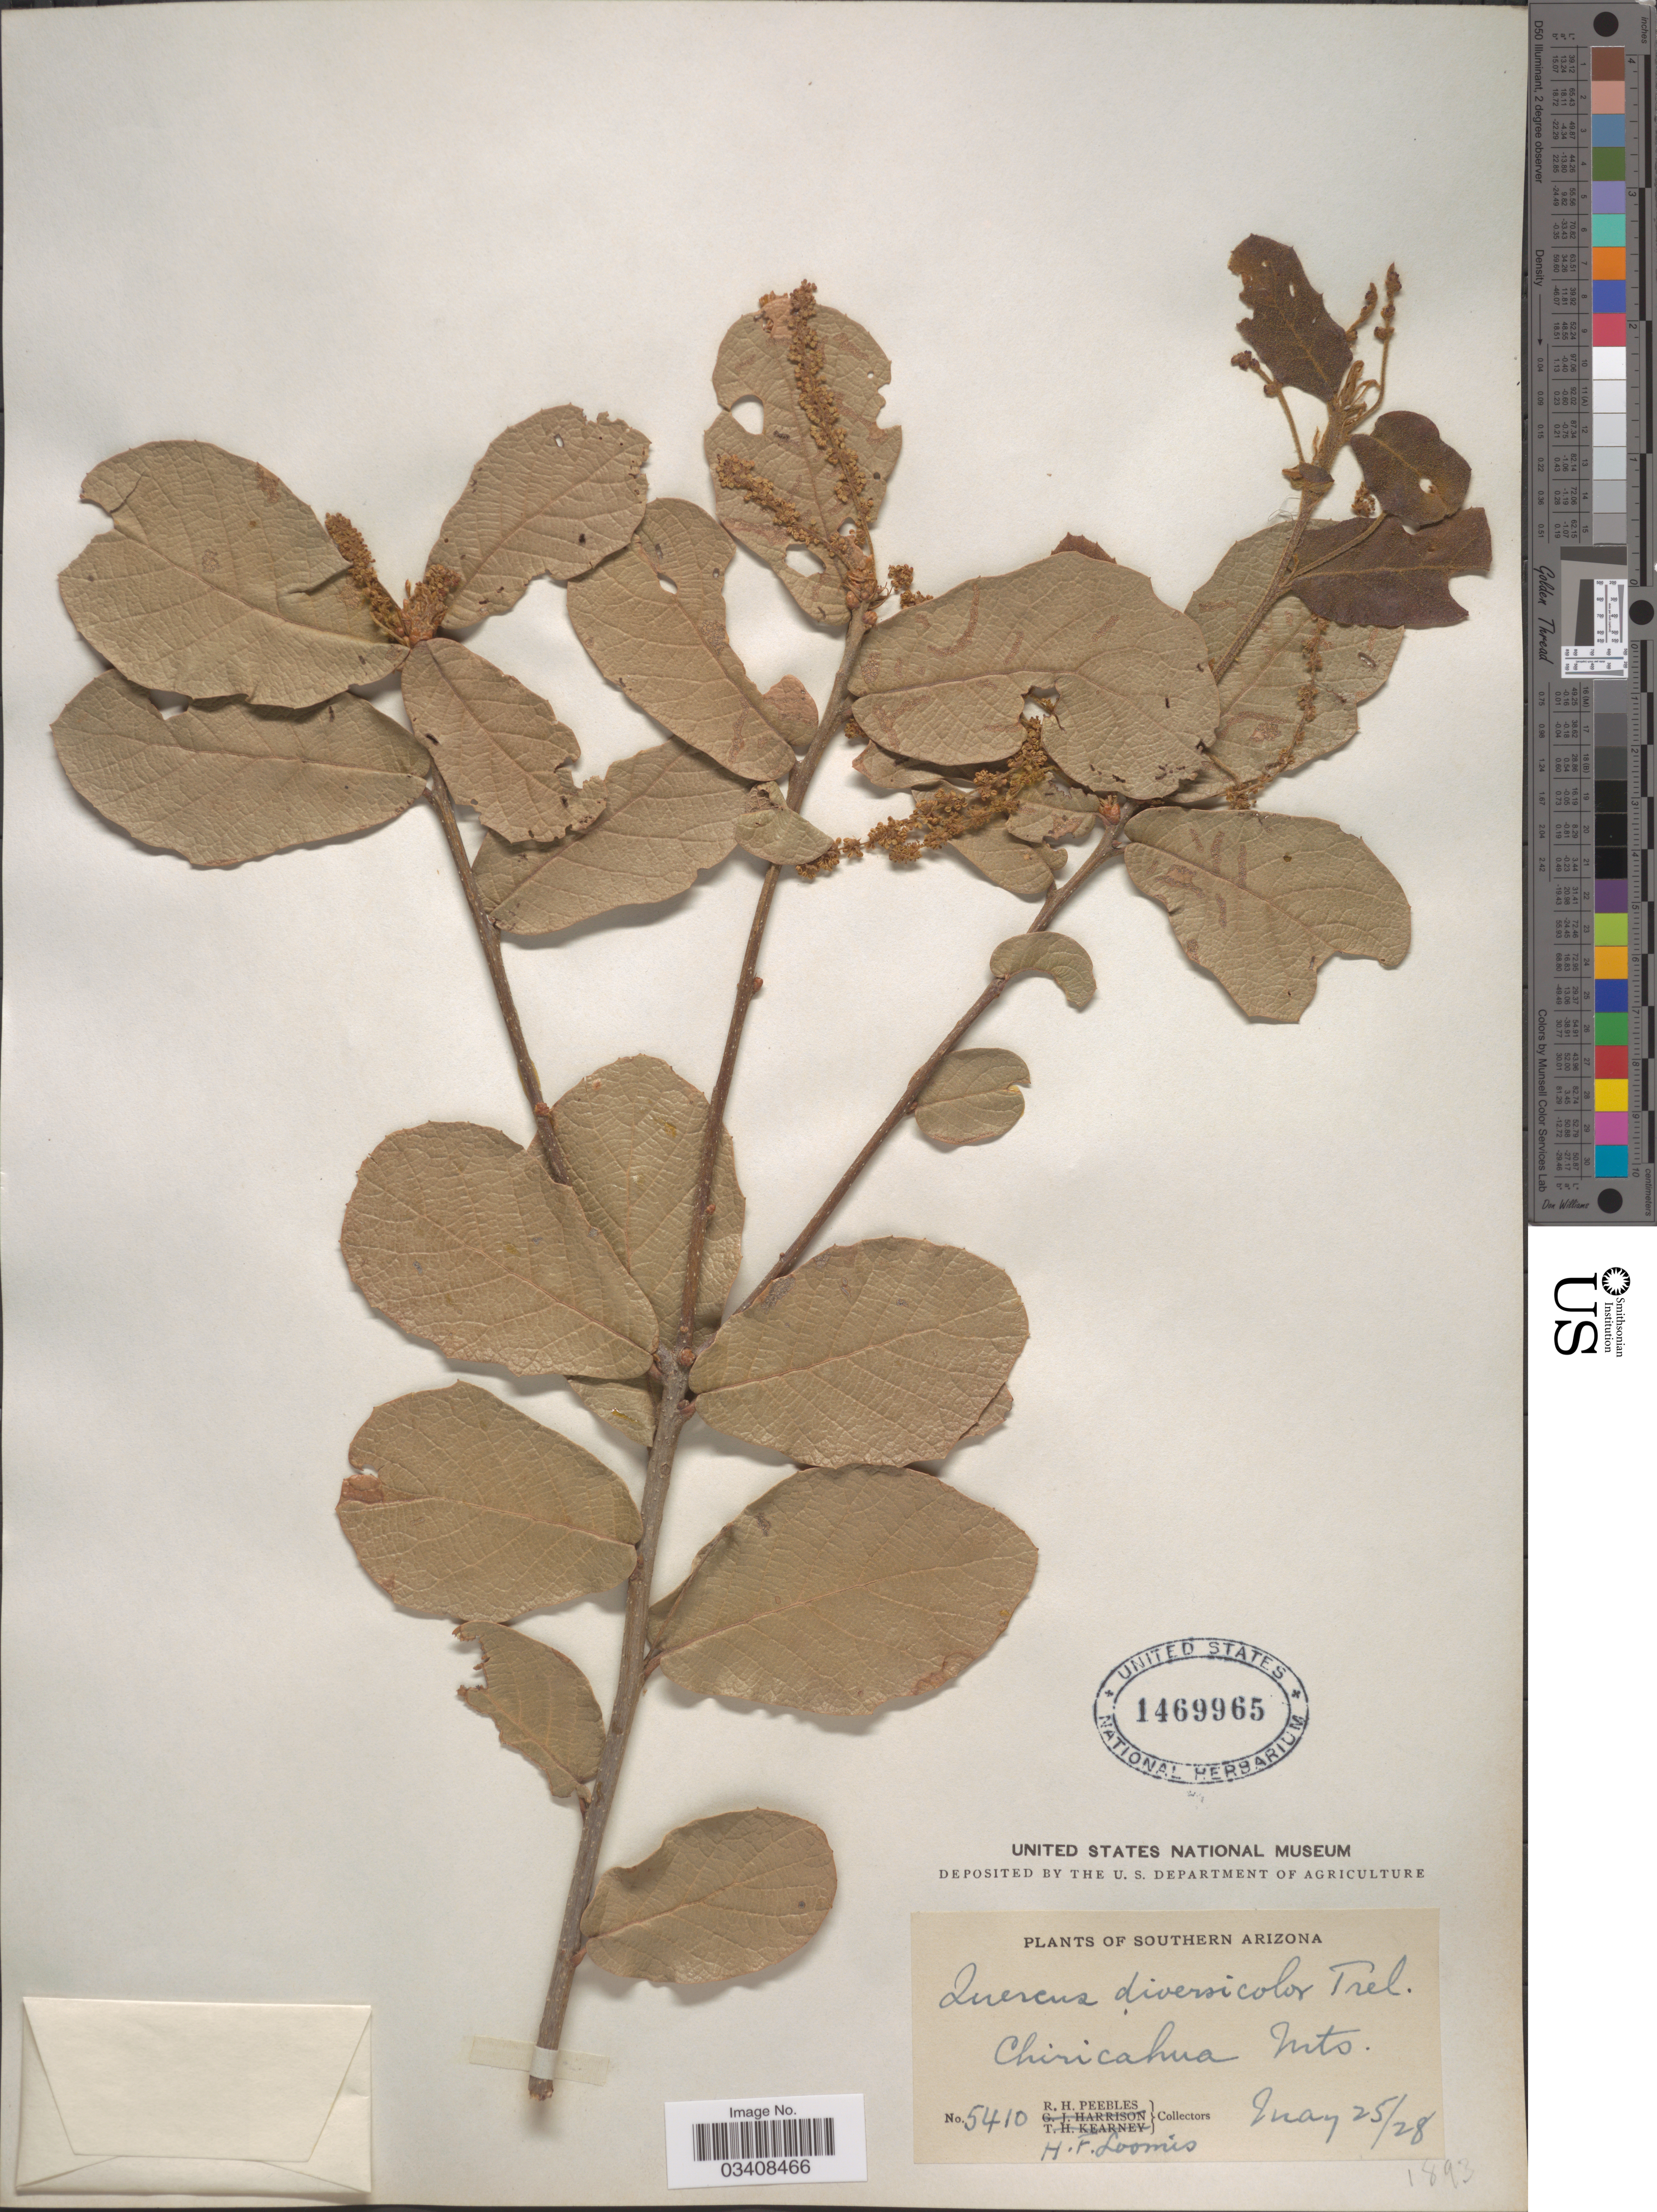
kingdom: Plantae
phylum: Tracheophyta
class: Magnoliopsida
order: Fagales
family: Fagaceae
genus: Quercus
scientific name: Quercus rugosa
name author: Née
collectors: R. H. Peebles & H. F. Loomis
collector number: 5410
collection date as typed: Transcribed d/m/y: 25/5/28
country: United States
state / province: Arizona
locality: Southern Arizona. Chiricahua Mts.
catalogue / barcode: US 1469965